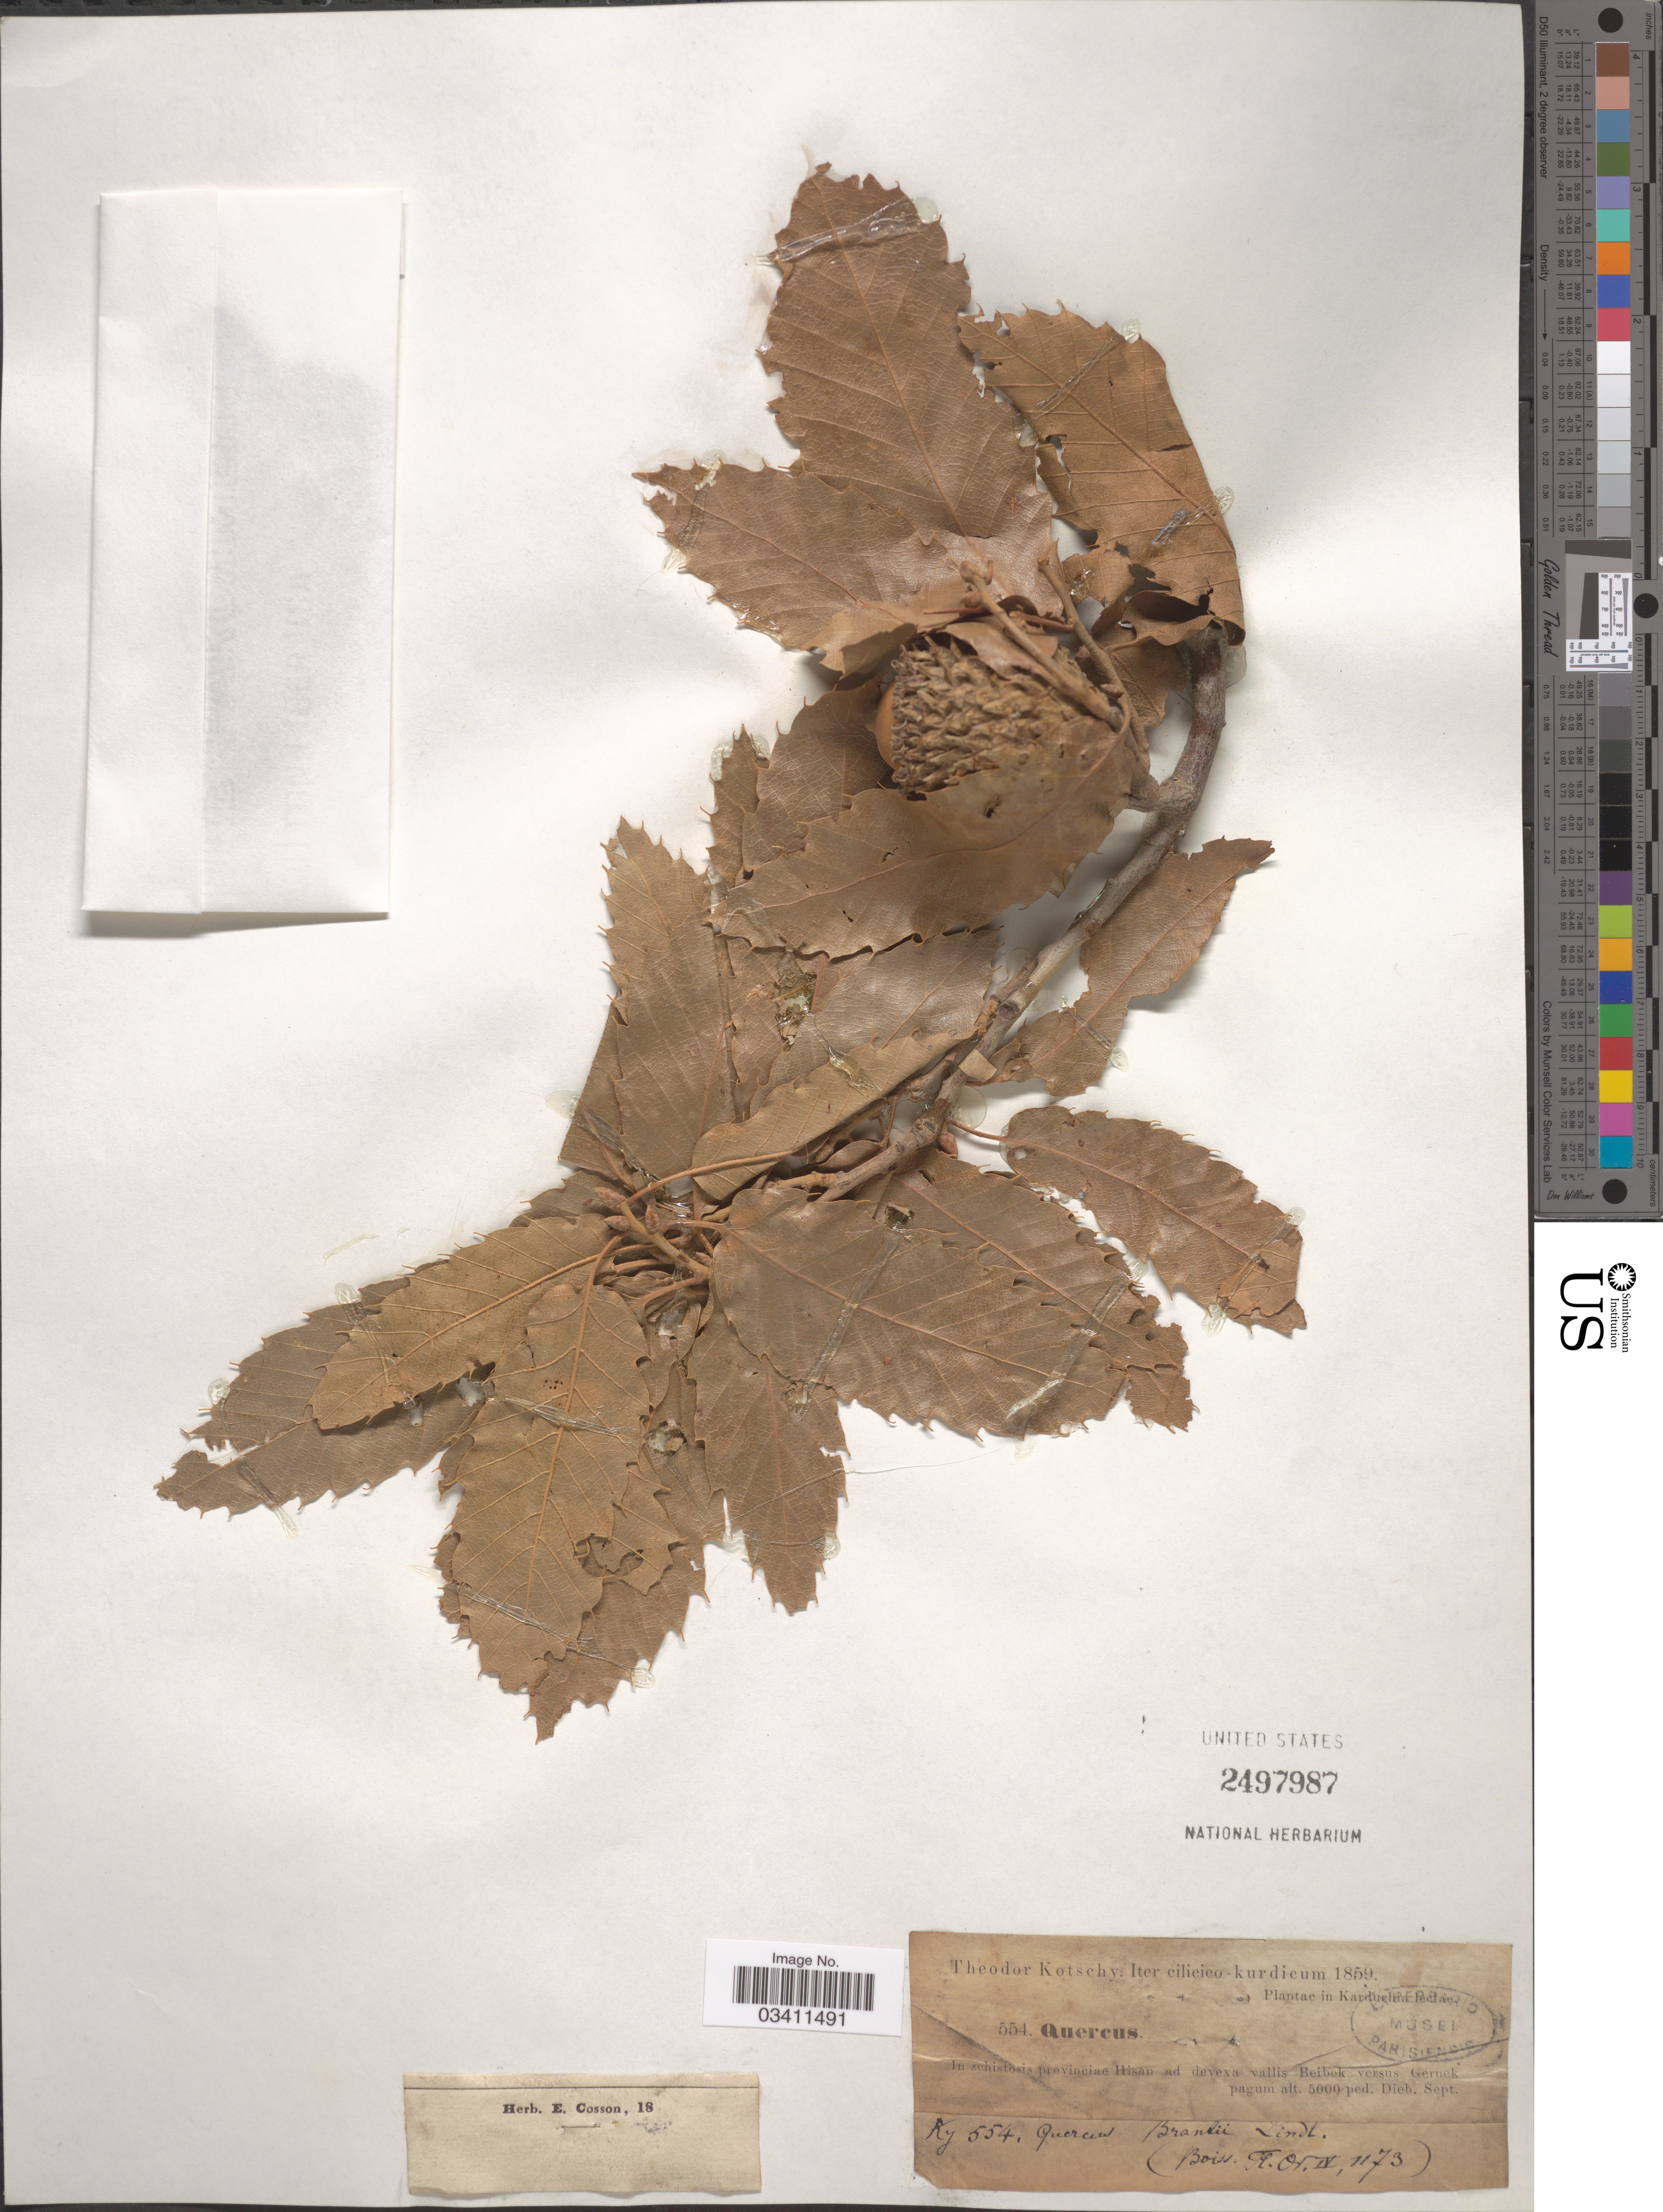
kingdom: Plantae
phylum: Tracheophyta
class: Magnoliopsida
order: Fagales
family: Fagaceae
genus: Quercus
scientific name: Quercus brantii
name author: Lindl.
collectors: K. G. Kotschy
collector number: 554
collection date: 1859-09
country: Turkey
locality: Iter cilicico-kurdicum. In Karduchia. In schistosis provinciae Hisan ad devexa vallis Beibok versus Geruek.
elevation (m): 1524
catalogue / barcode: US 2497987